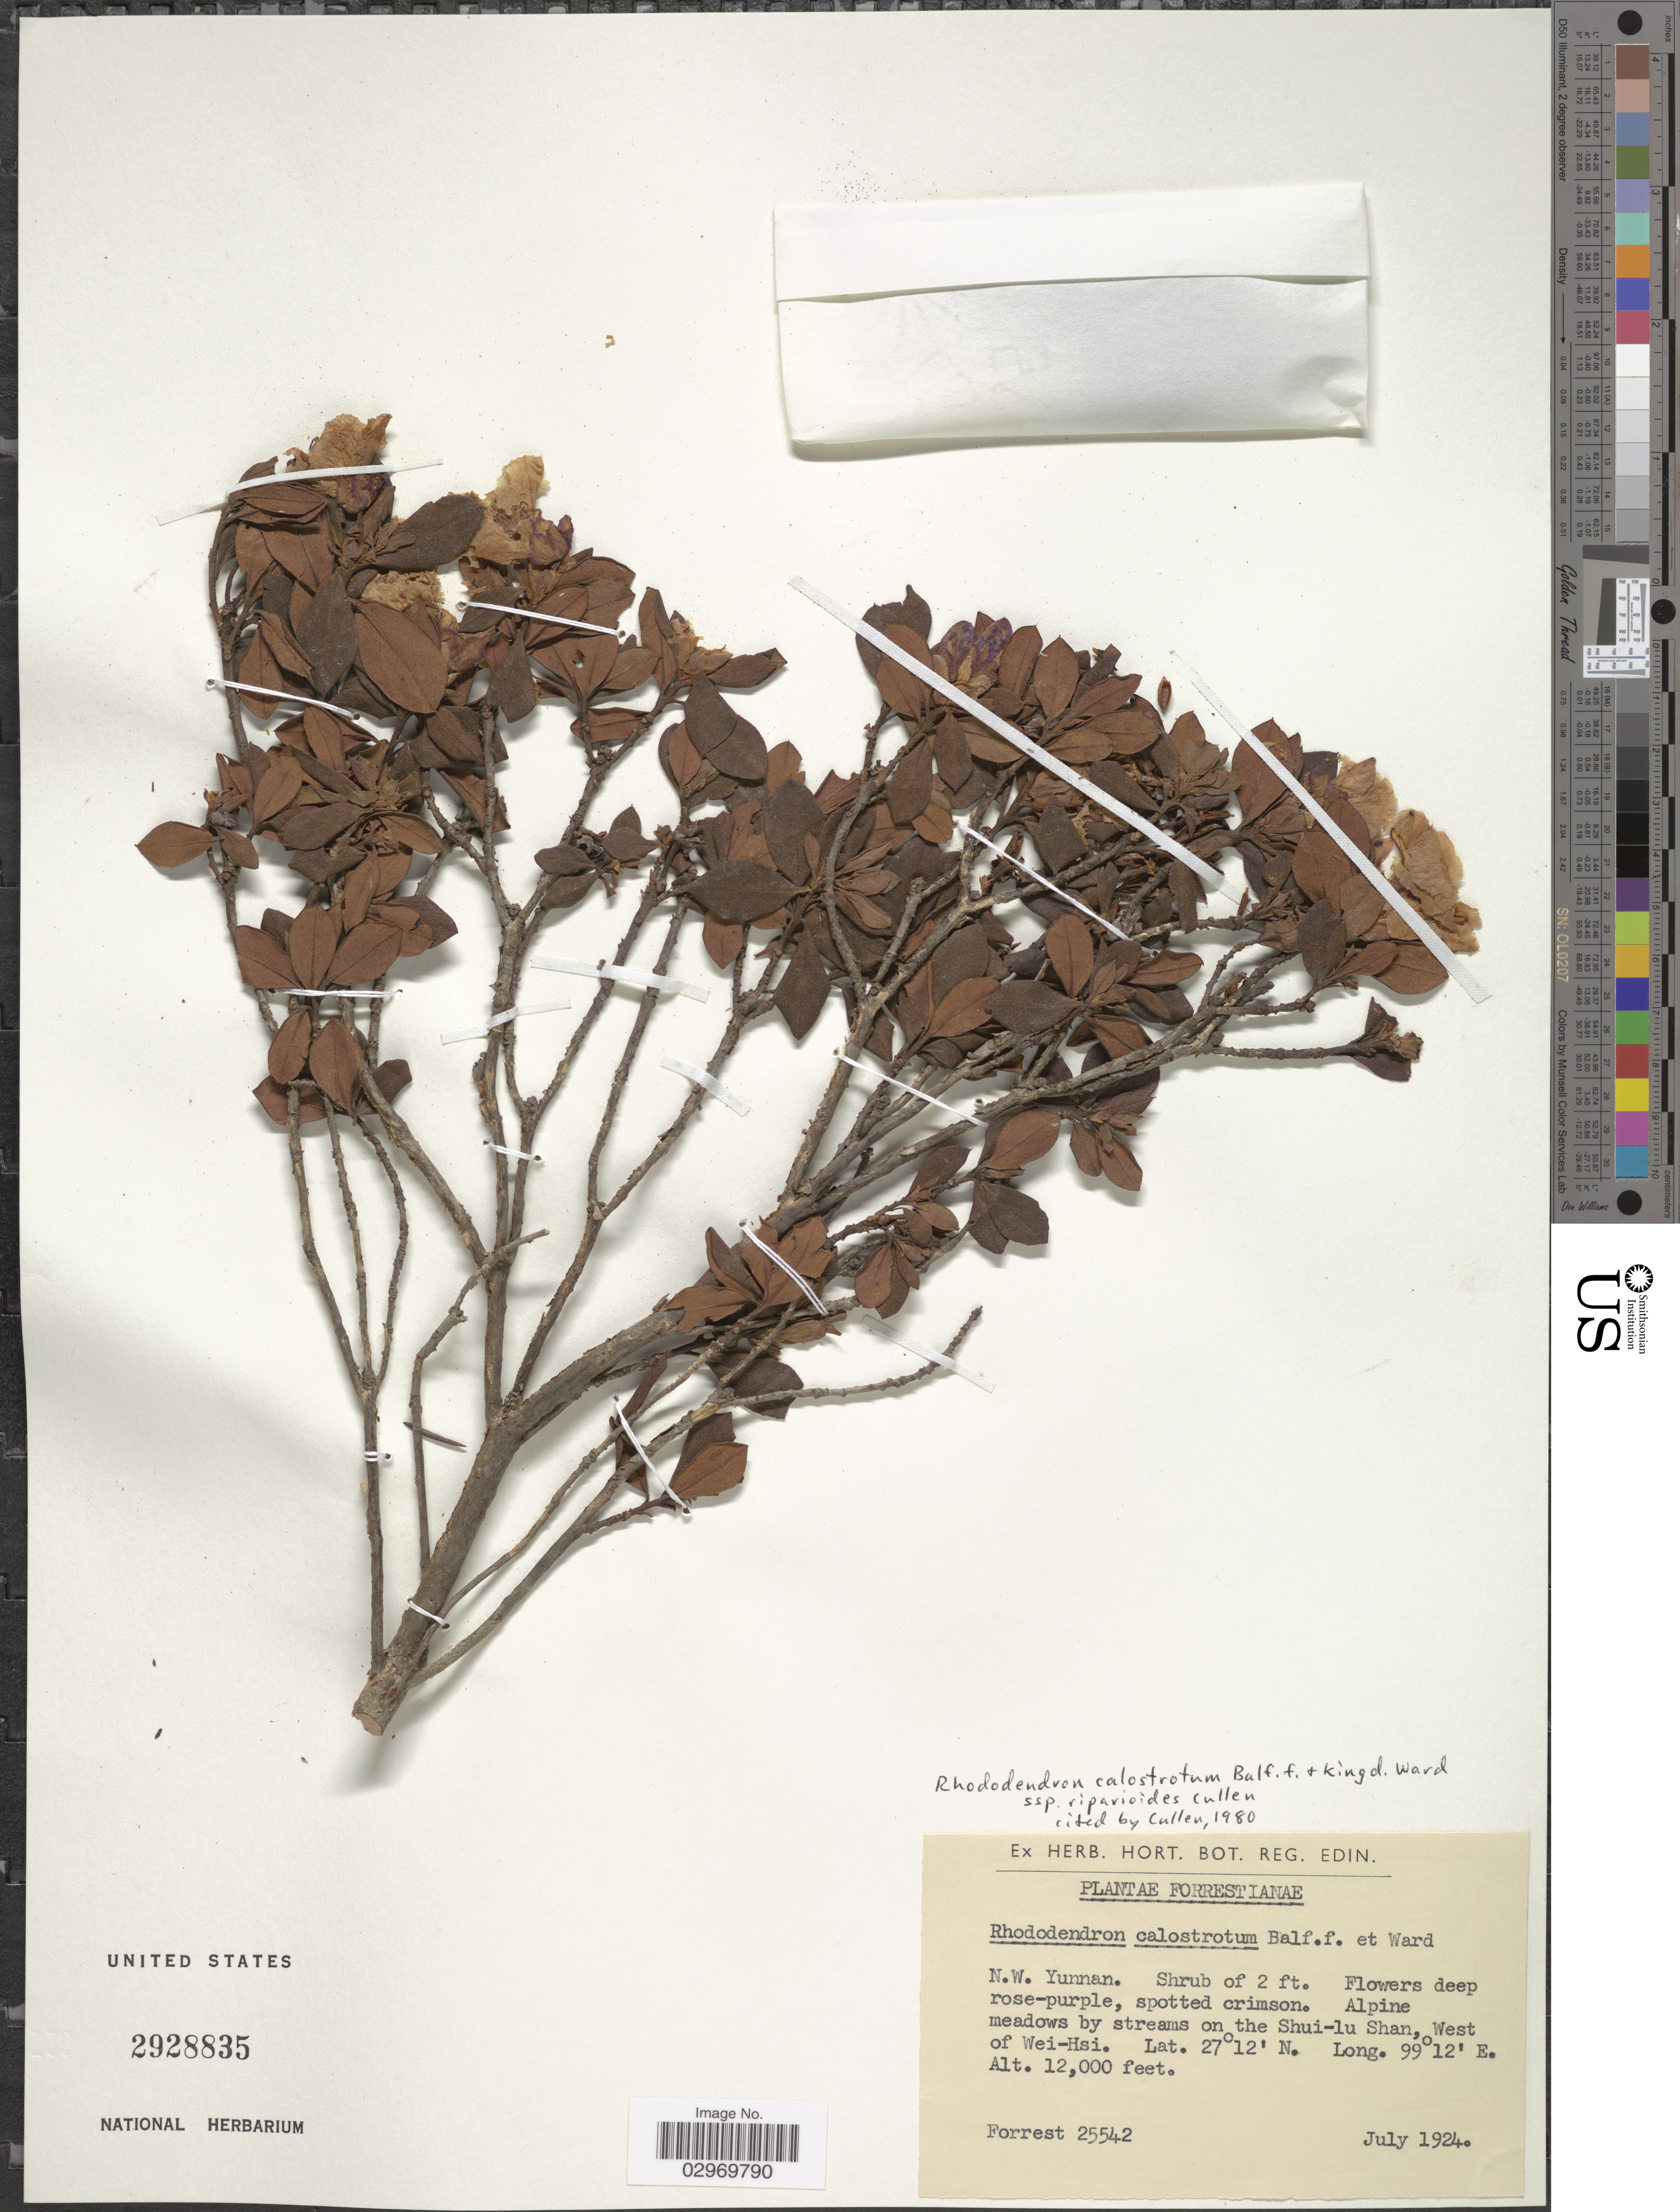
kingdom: Plantae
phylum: Tracheophyta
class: Magnoliopsida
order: Ericales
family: Ericaceae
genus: Rhododendron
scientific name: Rhododendron calostrotum subsp. riparioides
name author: Cullen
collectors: -. Forrest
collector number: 25542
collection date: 1924-07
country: China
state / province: Yunnan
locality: N.W. Yunnan. Alpine meadows by streams on the Shui-lu Shan, West of Wei-Hsi.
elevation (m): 3658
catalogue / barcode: US 2928835